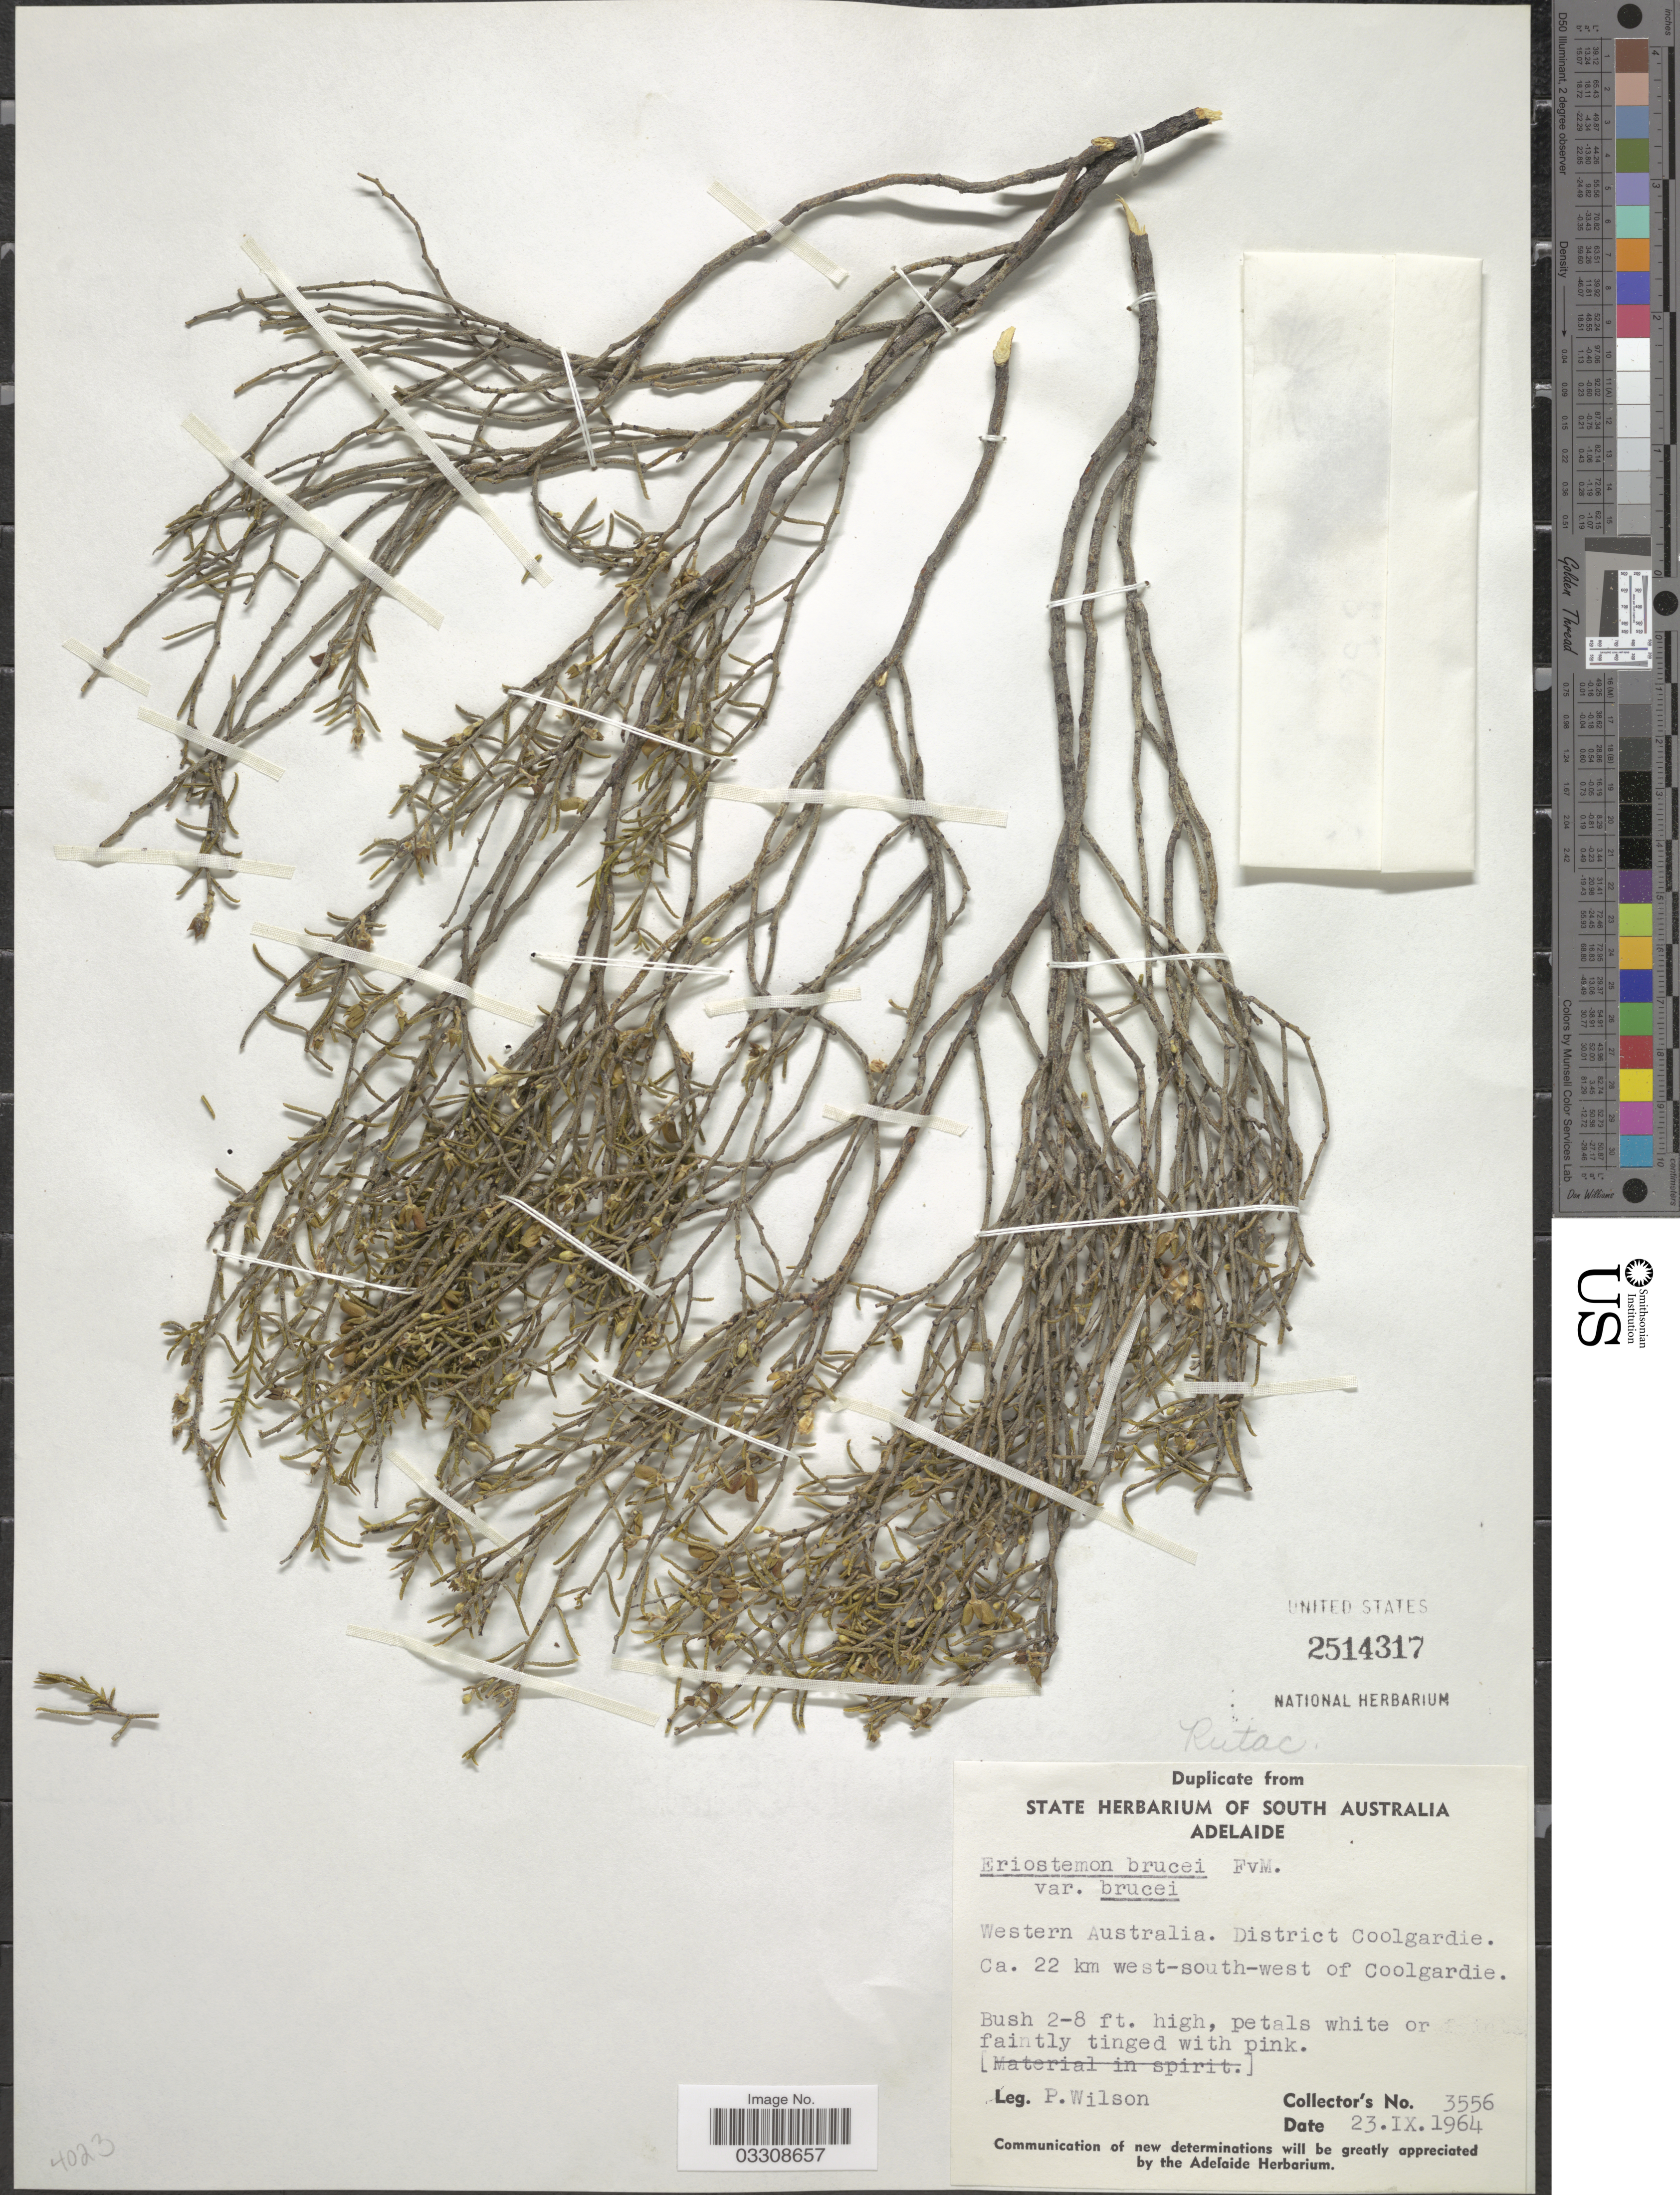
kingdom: Plantae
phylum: Tracheophyta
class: Magnoliopsida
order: Sapindales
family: Rutaceae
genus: Eriostemon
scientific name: Eriostemon brucei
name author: F. Muell.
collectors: P. Wilson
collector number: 3556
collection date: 1964-09-23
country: Australia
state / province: Western Australia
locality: District Coolgardie. Ca. 22 km west-south-west of Coolgardie.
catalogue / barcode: US 2514317